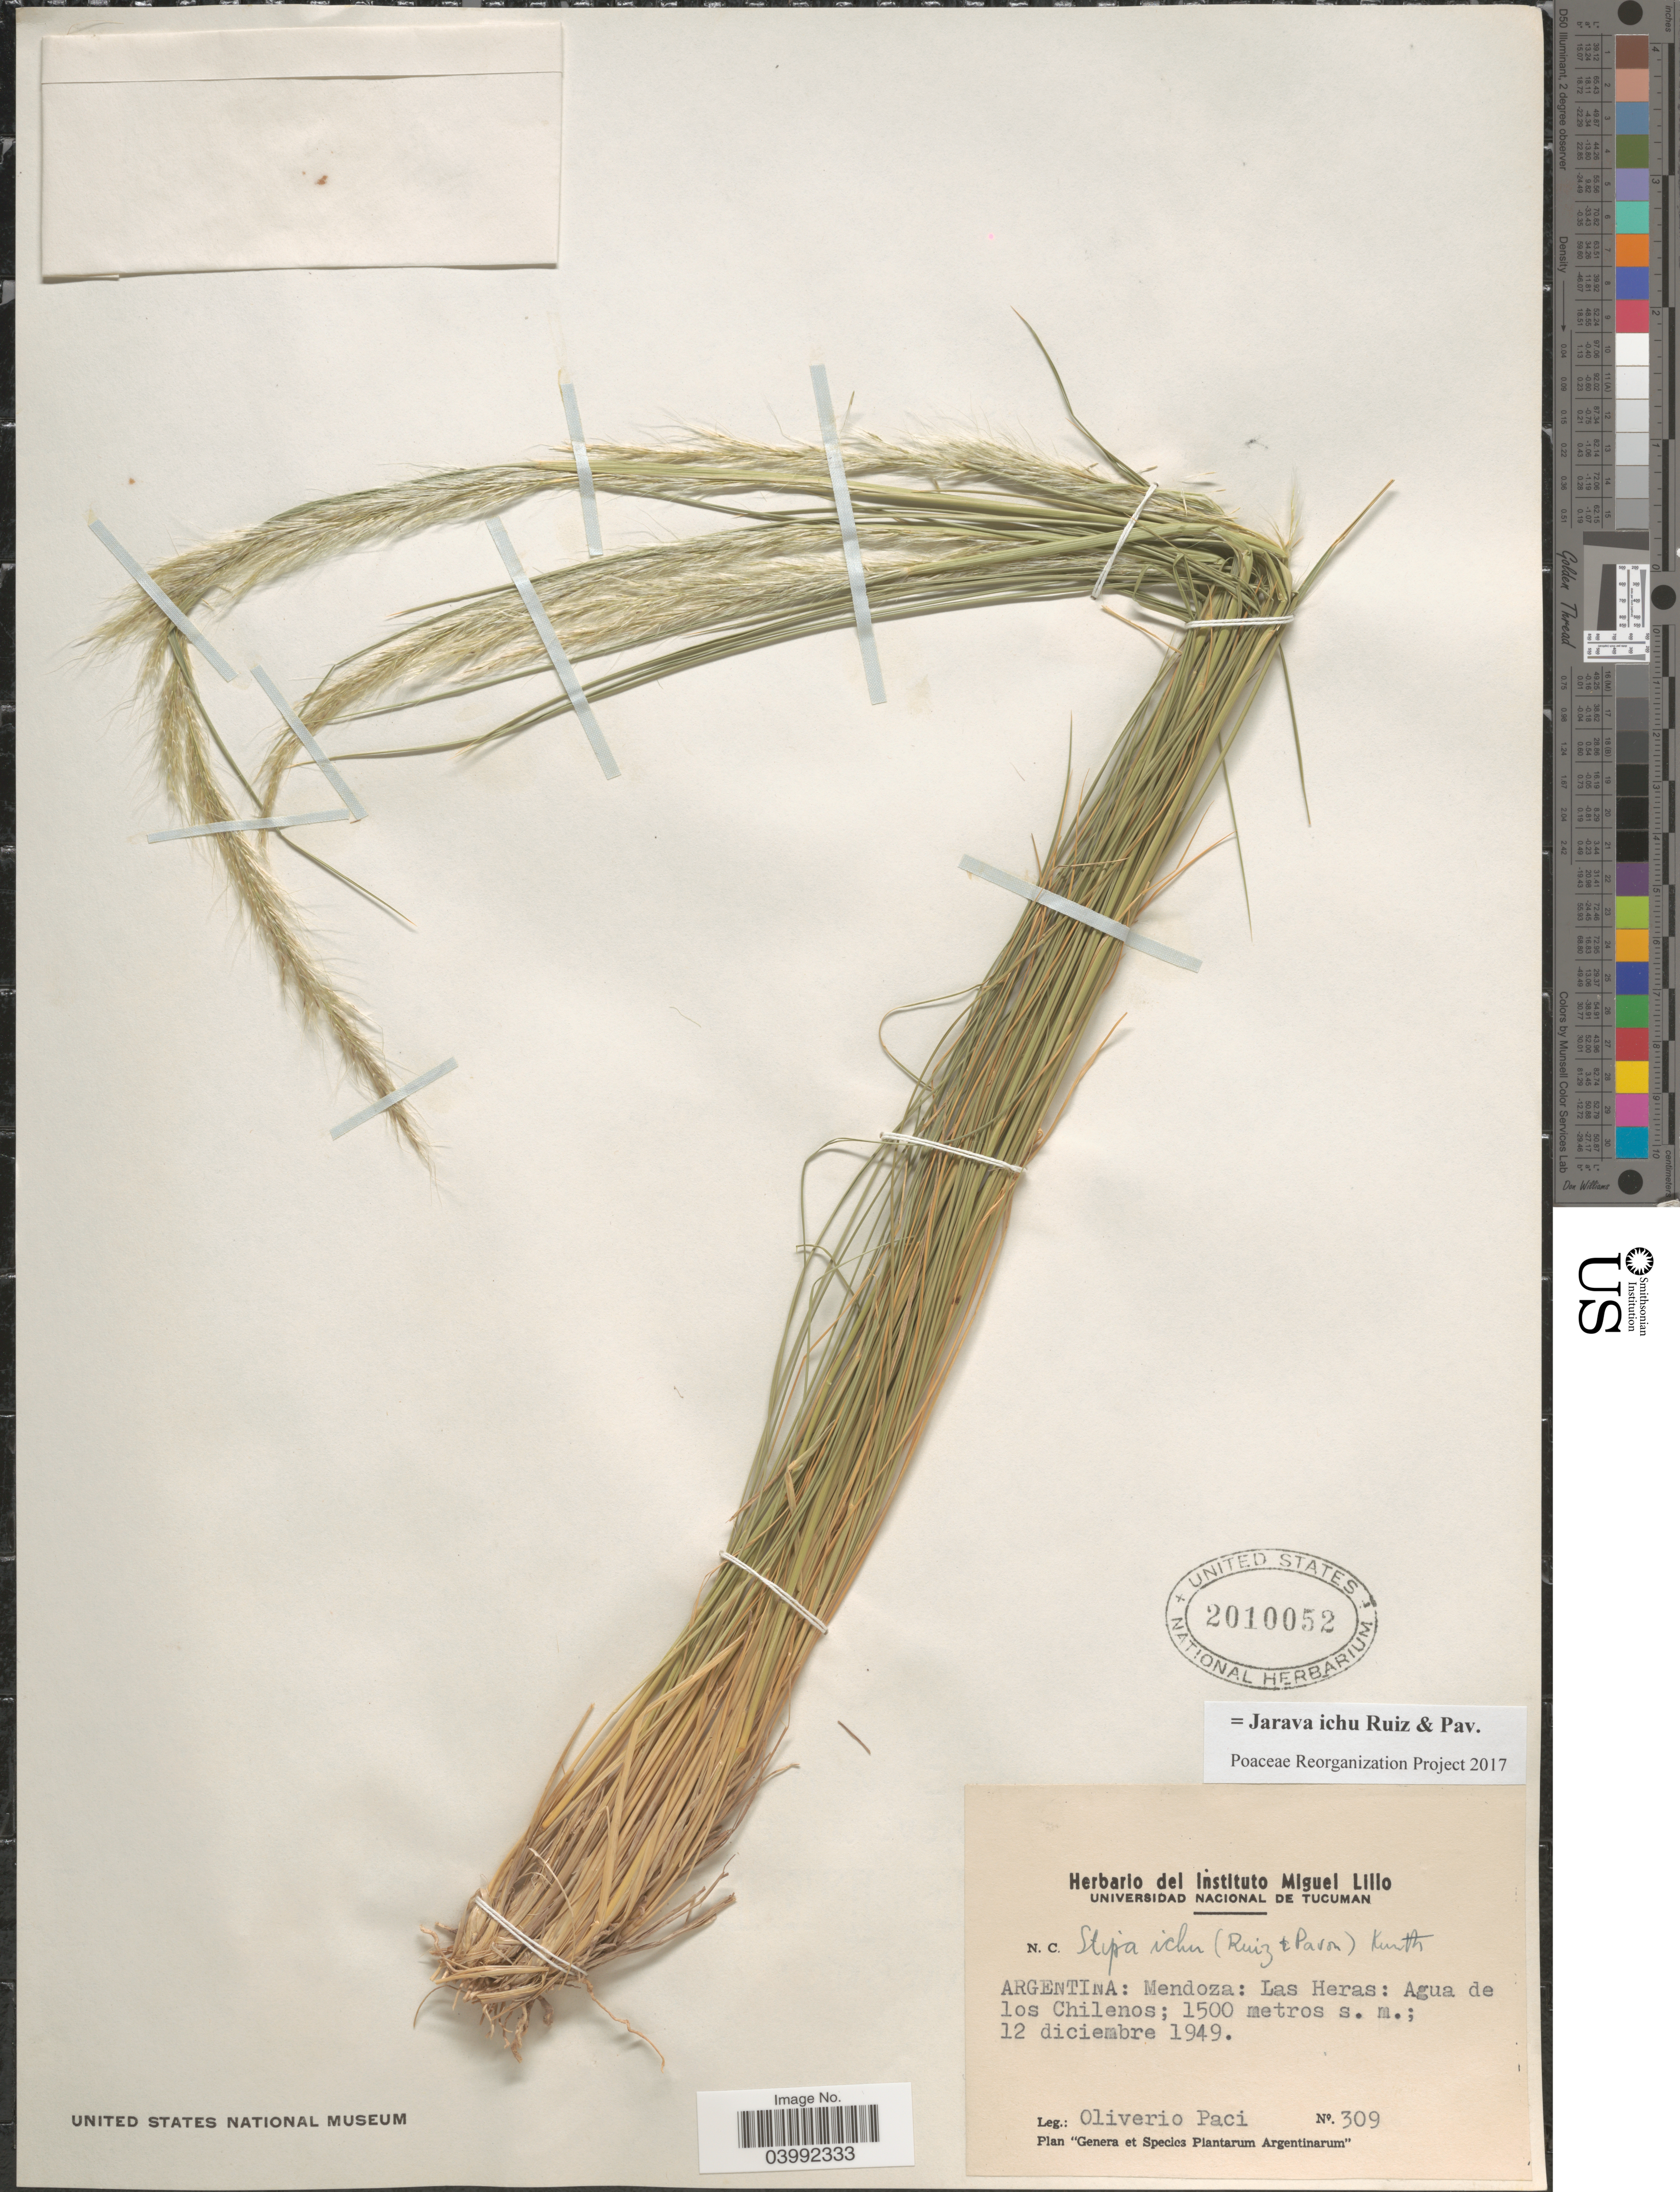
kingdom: Plantae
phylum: Tracheophyta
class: Liliopsida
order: Poales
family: Poaceae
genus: Jarava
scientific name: Jarava ichu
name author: Ruiz & Pav.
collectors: O. Paci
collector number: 309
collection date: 1949-12-12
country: Argentina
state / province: Mendoza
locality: Las Heras: Agua de los Chilenos.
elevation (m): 1500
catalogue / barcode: US 2010052